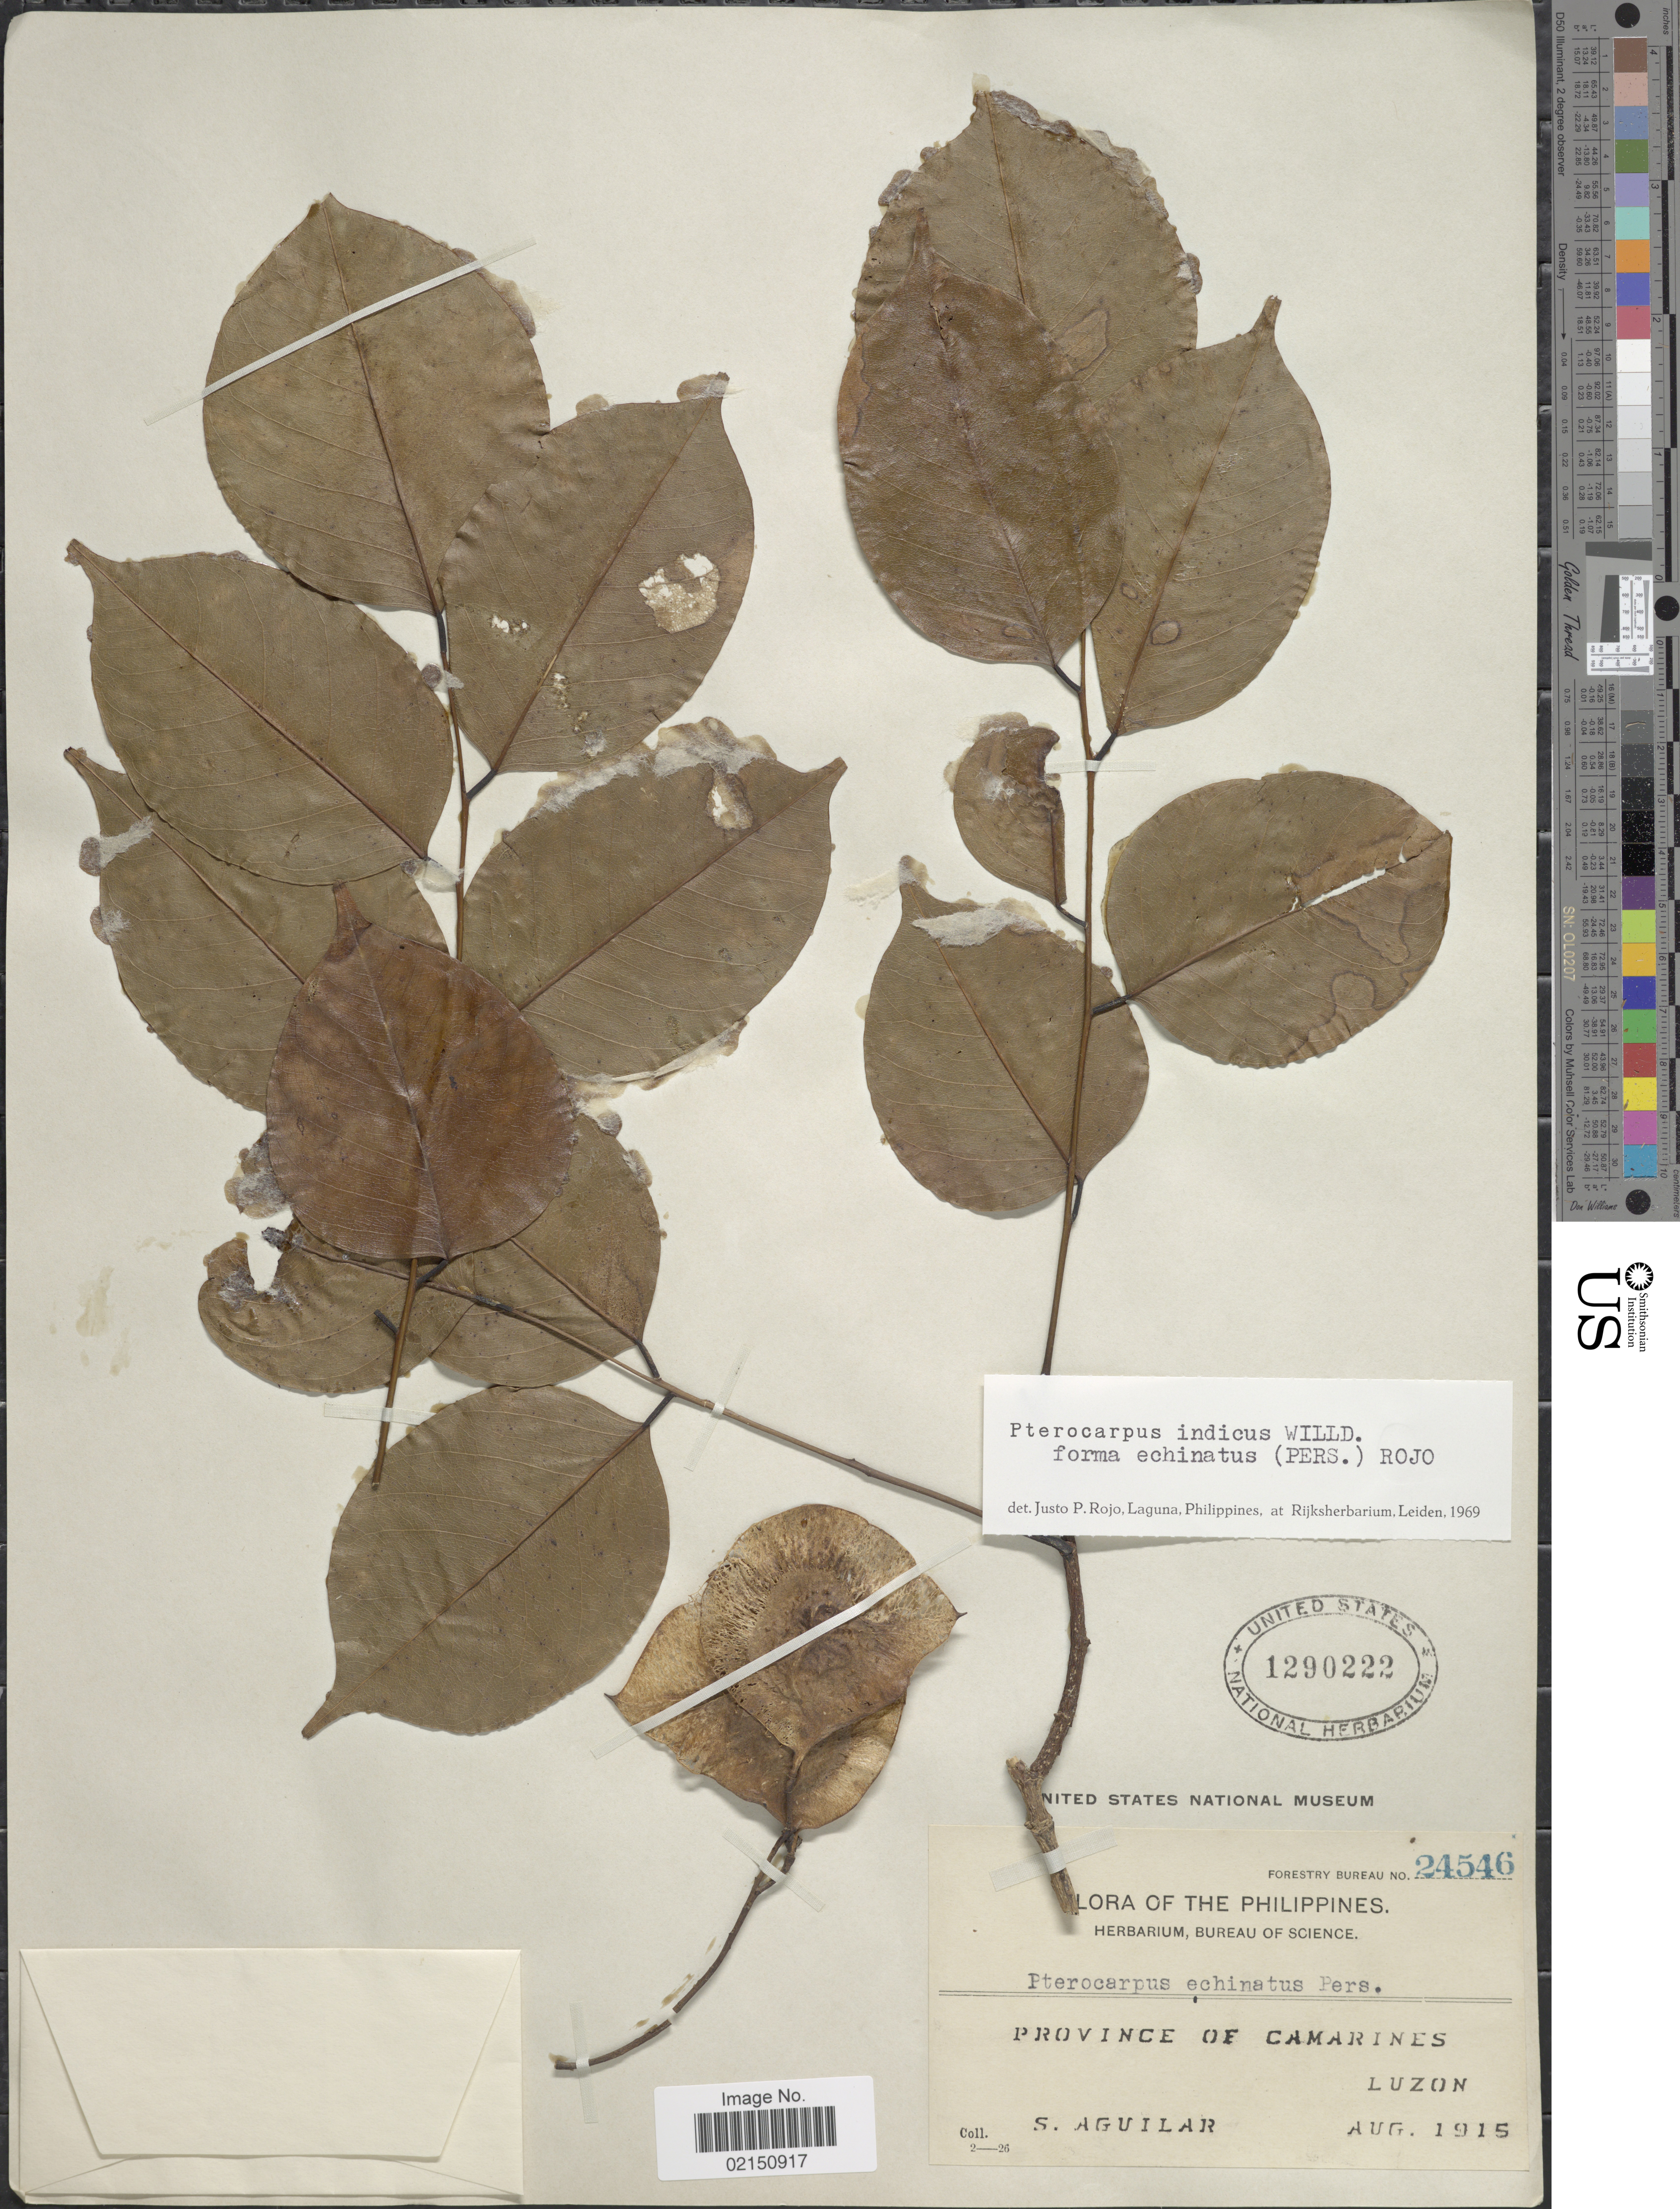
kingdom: Plantae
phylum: Tracheophyta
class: Magnoliopsida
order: Fabales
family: Fabaceae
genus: Pterocarpus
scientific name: Pterocarpus echinatus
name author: Pers.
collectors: S. Aguilar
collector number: Forestry Bureau 24546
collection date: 1915-08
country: Philippines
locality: Province of Camarines, Luzon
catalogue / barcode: US 1290222